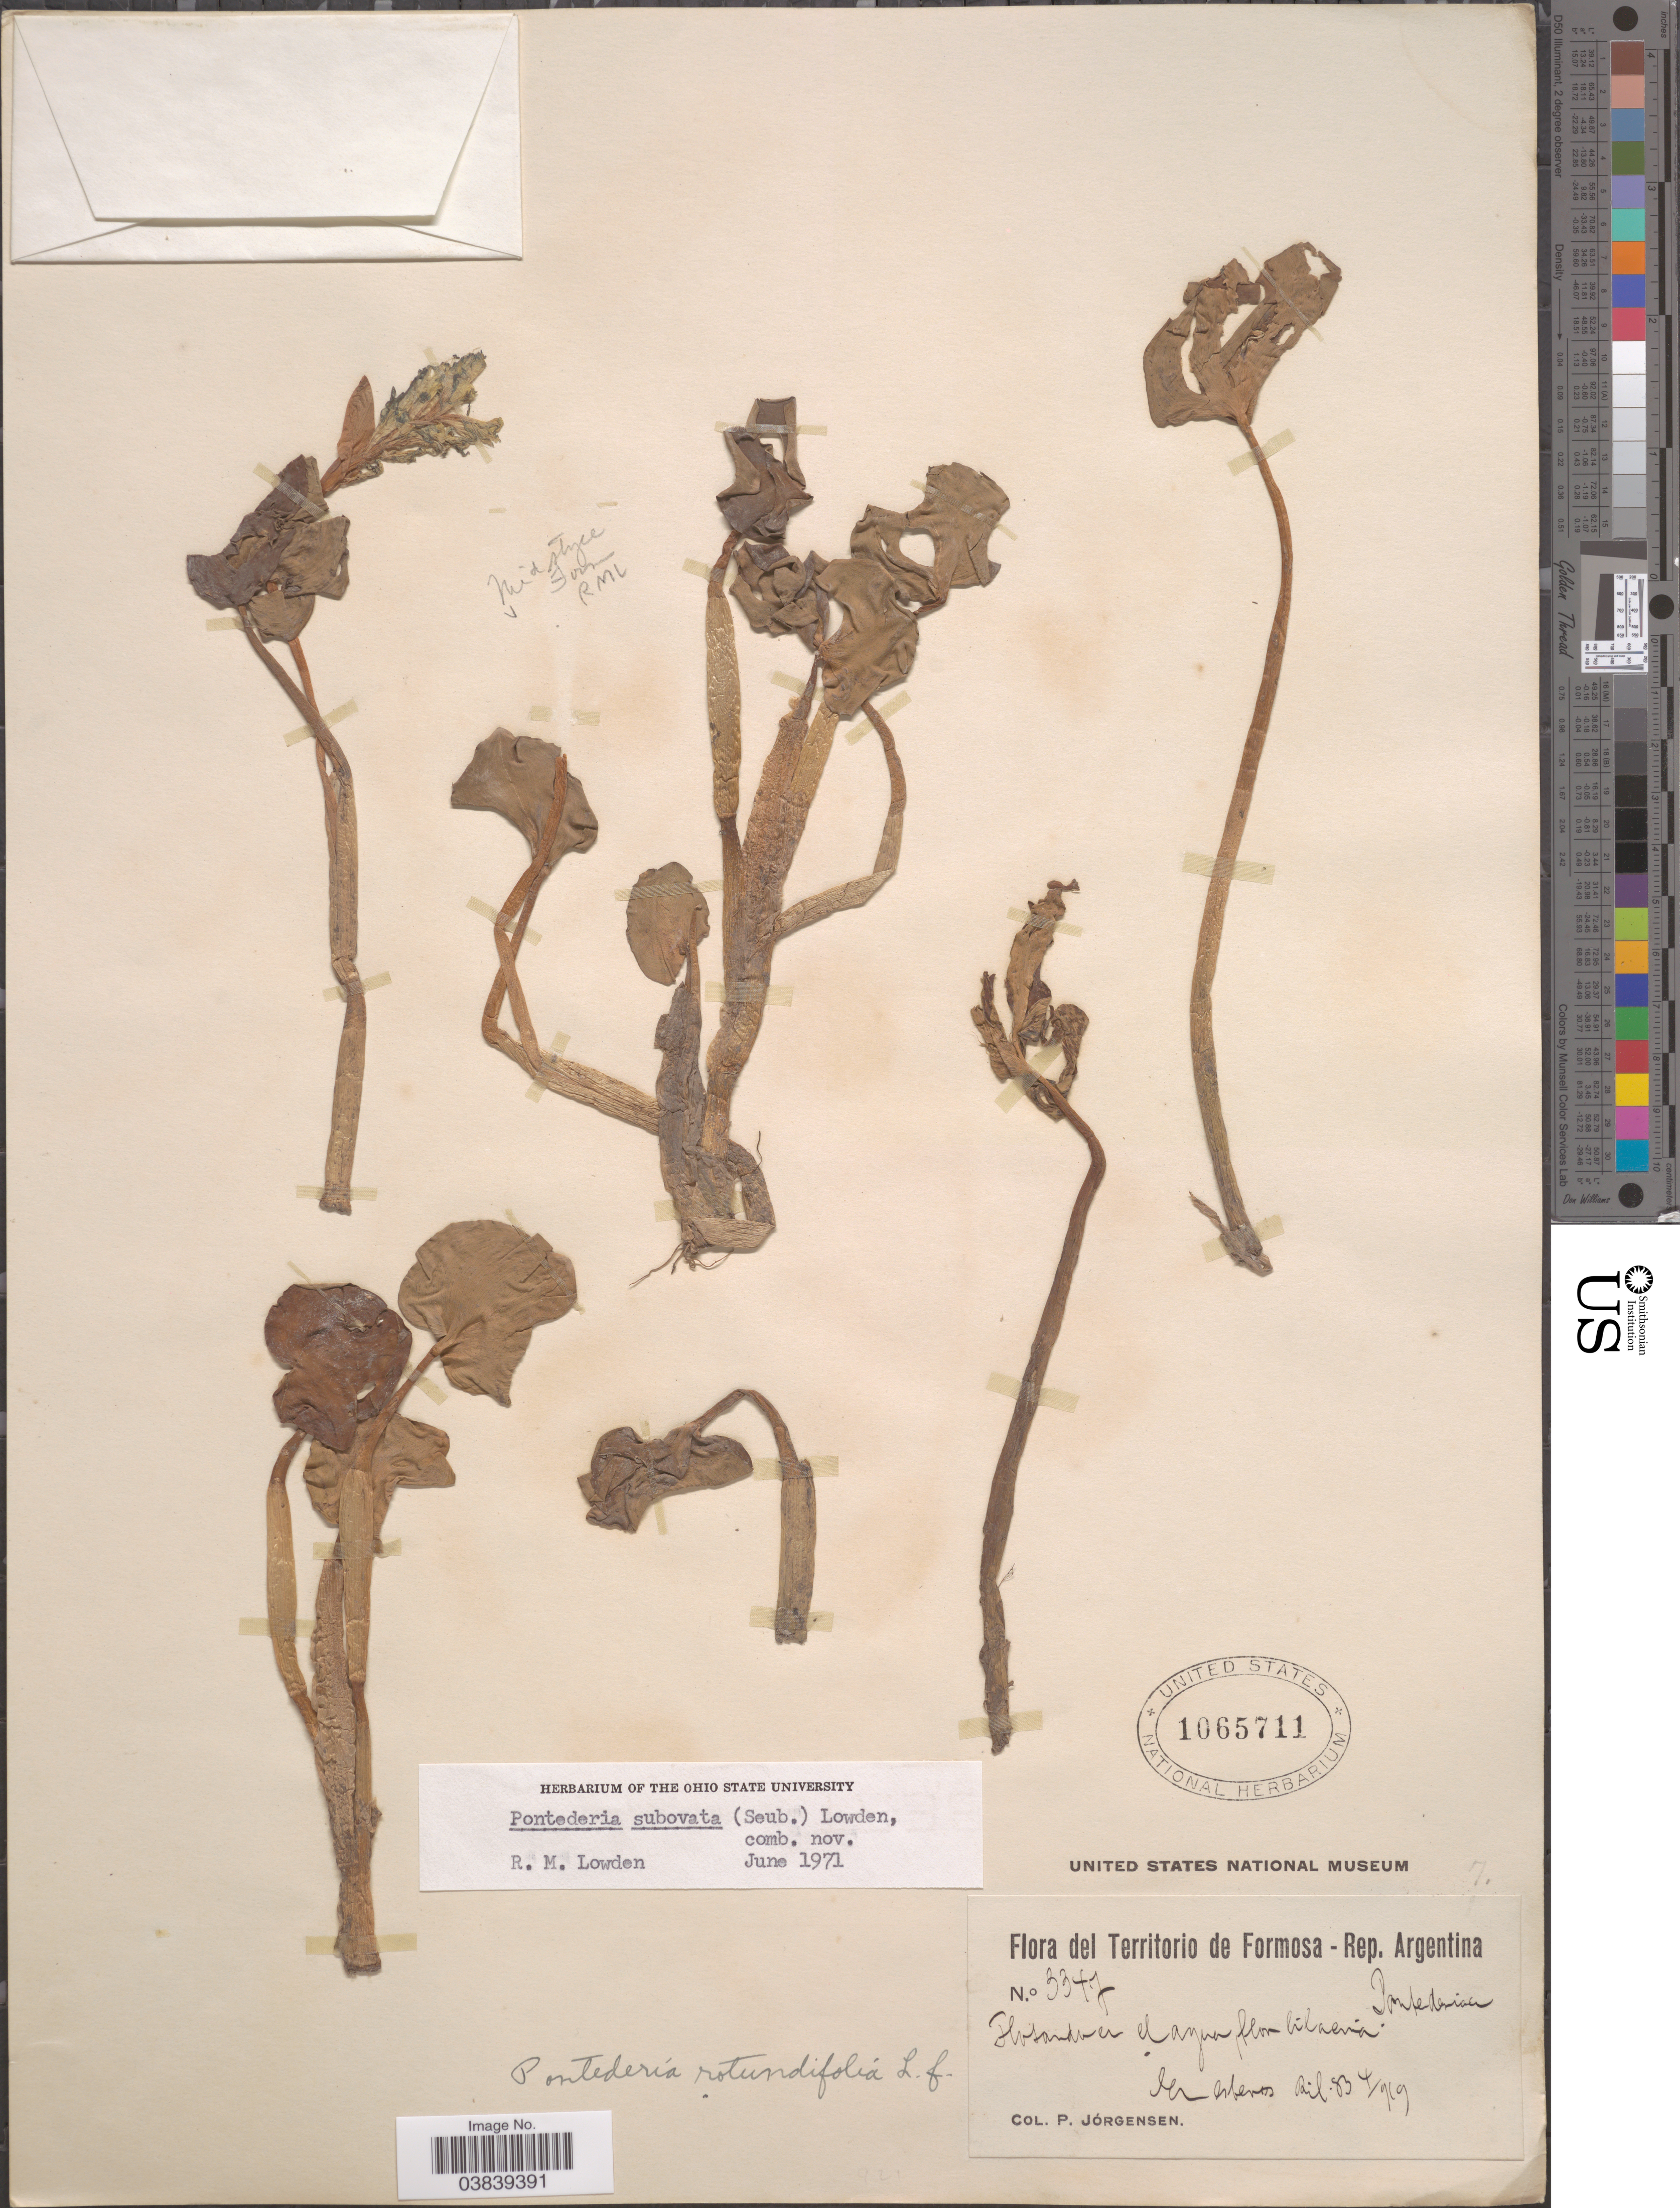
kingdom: Plantae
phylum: Tracheophyta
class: Liliopsida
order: Commelinales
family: Pontederiaceae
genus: Pontederia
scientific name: Pontederia subovata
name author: (Seub.) Lowden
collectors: P. Jörgensen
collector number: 3347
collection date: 1919-04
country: Argentina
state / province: Formosa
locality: Kil. 83.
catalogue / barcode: US 1065711